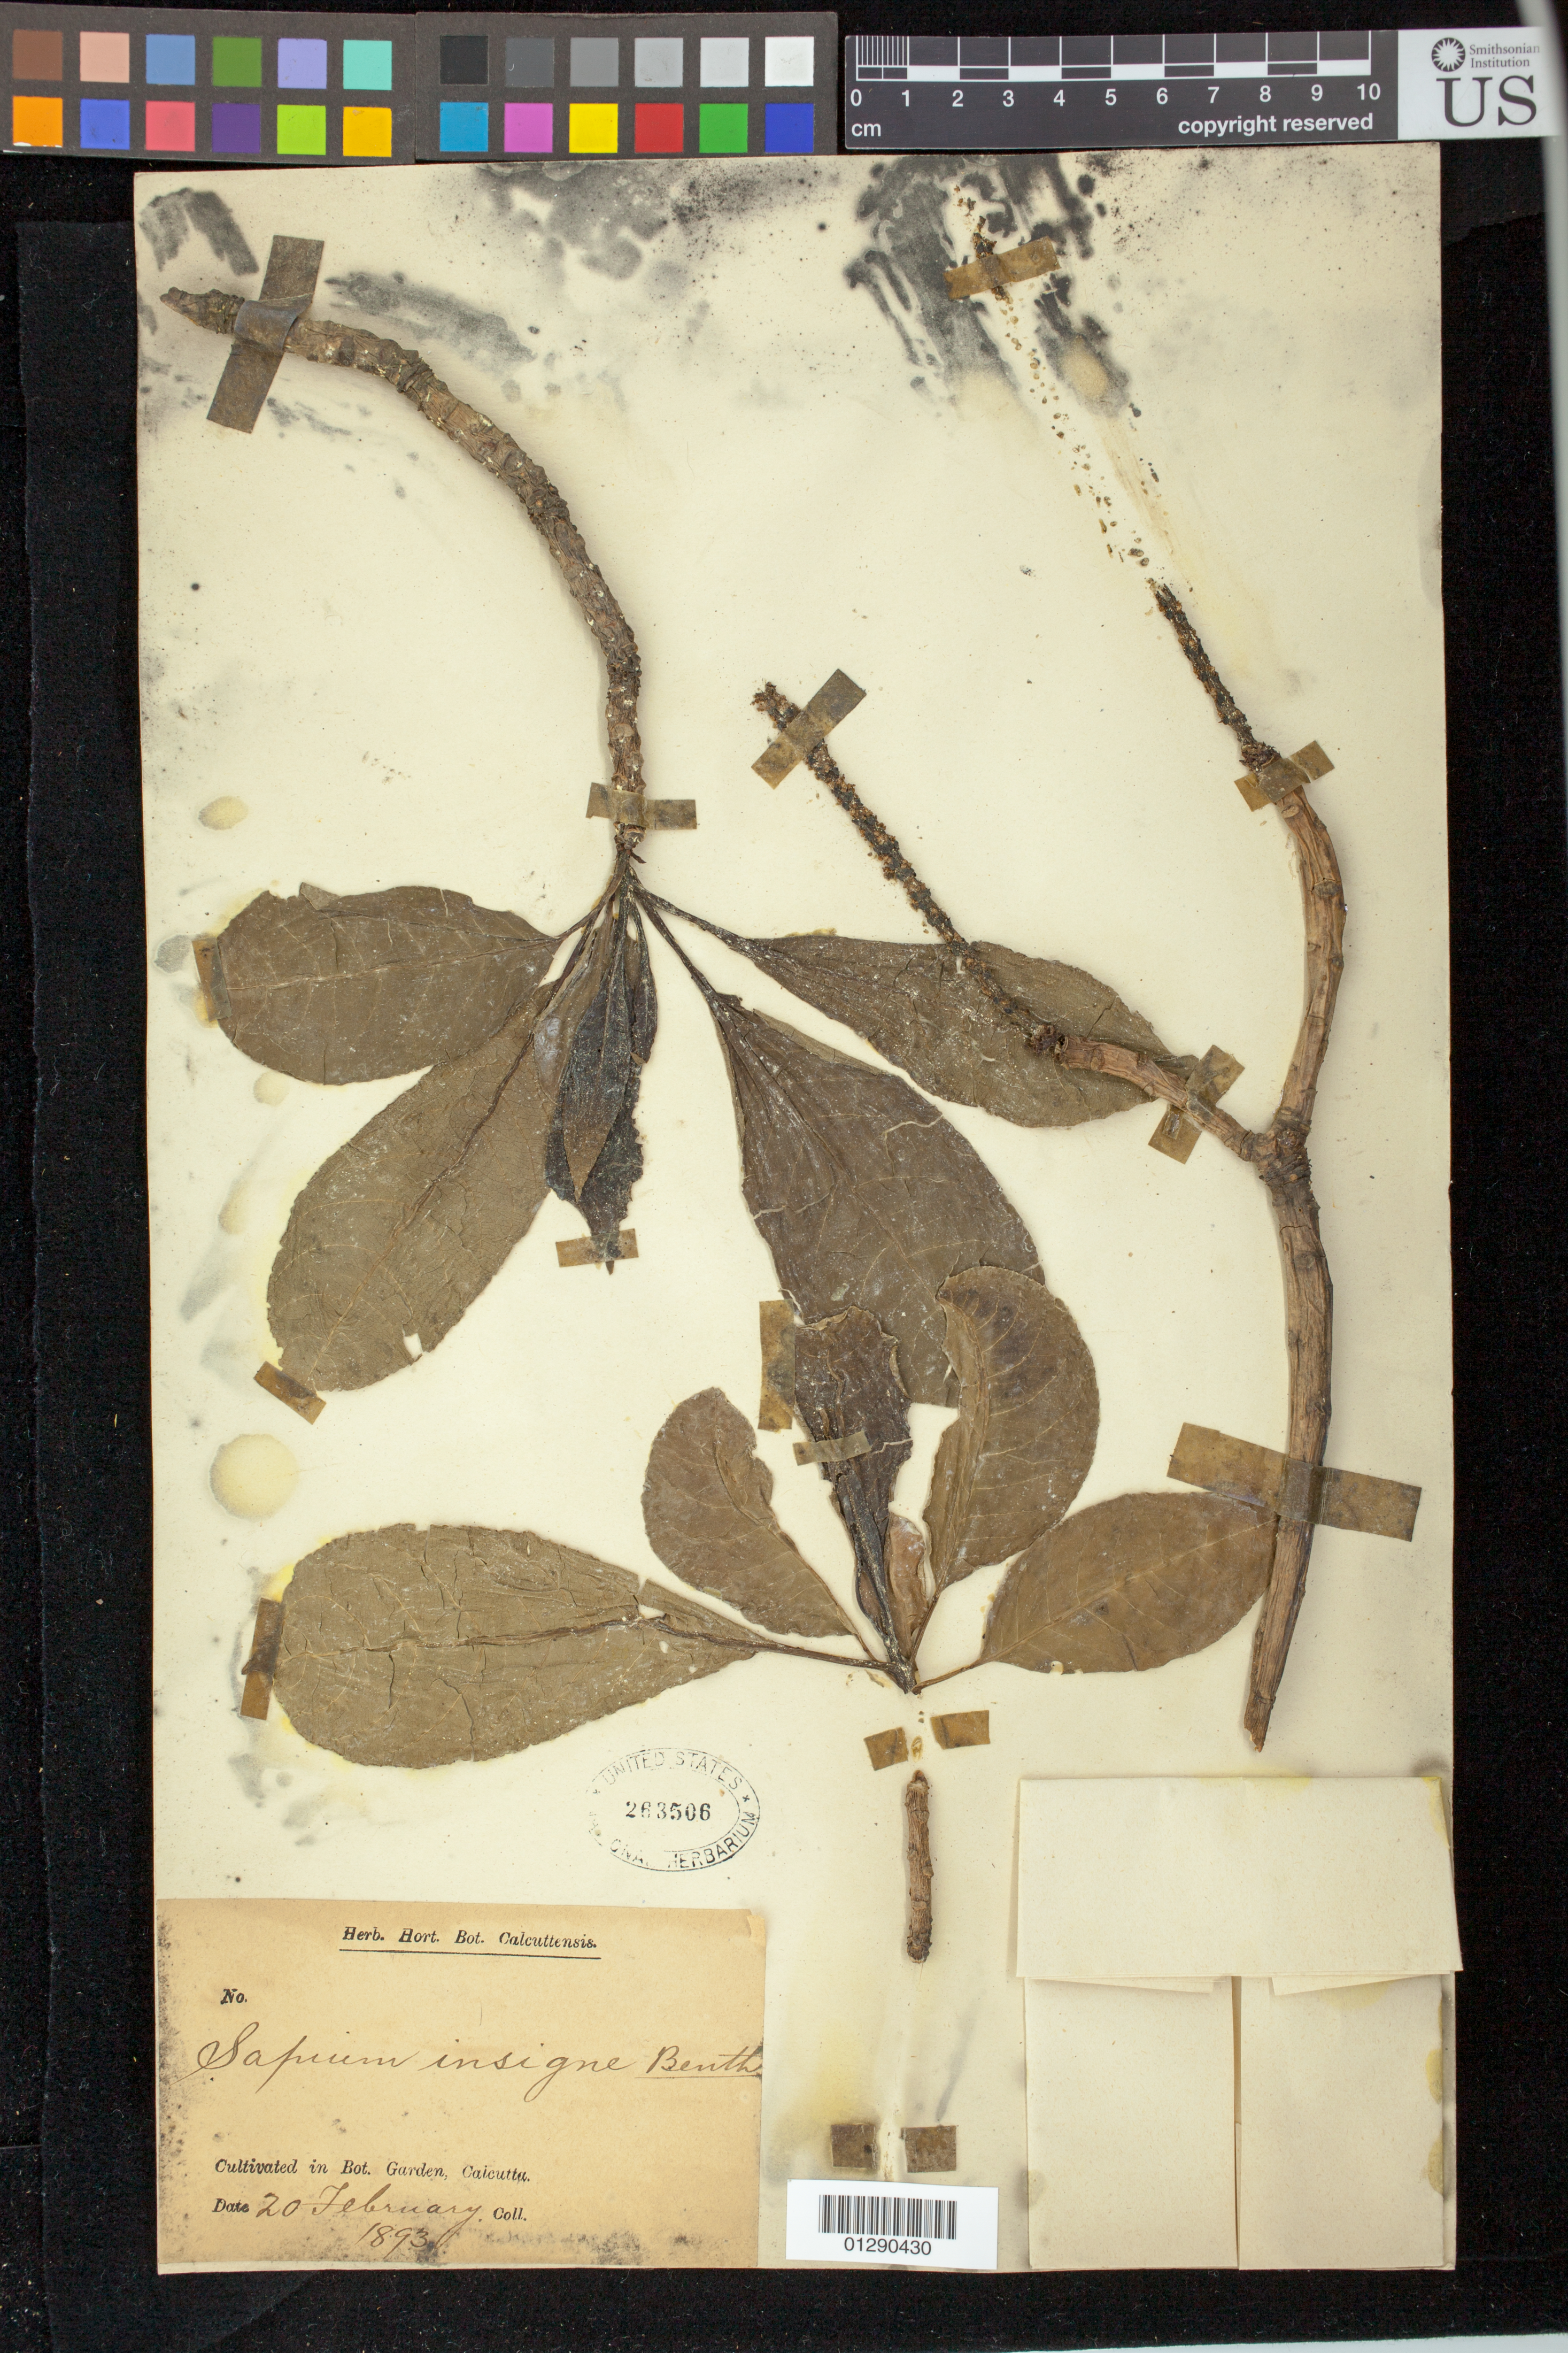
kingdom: Plantae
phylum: Tracheophyta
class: Magnoliopsida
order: Malpighiales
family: Euphorbiaceae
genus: Sapium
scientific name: Sapium insigne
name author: (Royle) Benth. & Hook. f.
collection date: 1893-02-20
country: India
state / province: West Bengal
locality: in Bot. Garden, Calcutta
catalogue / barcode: US 263506